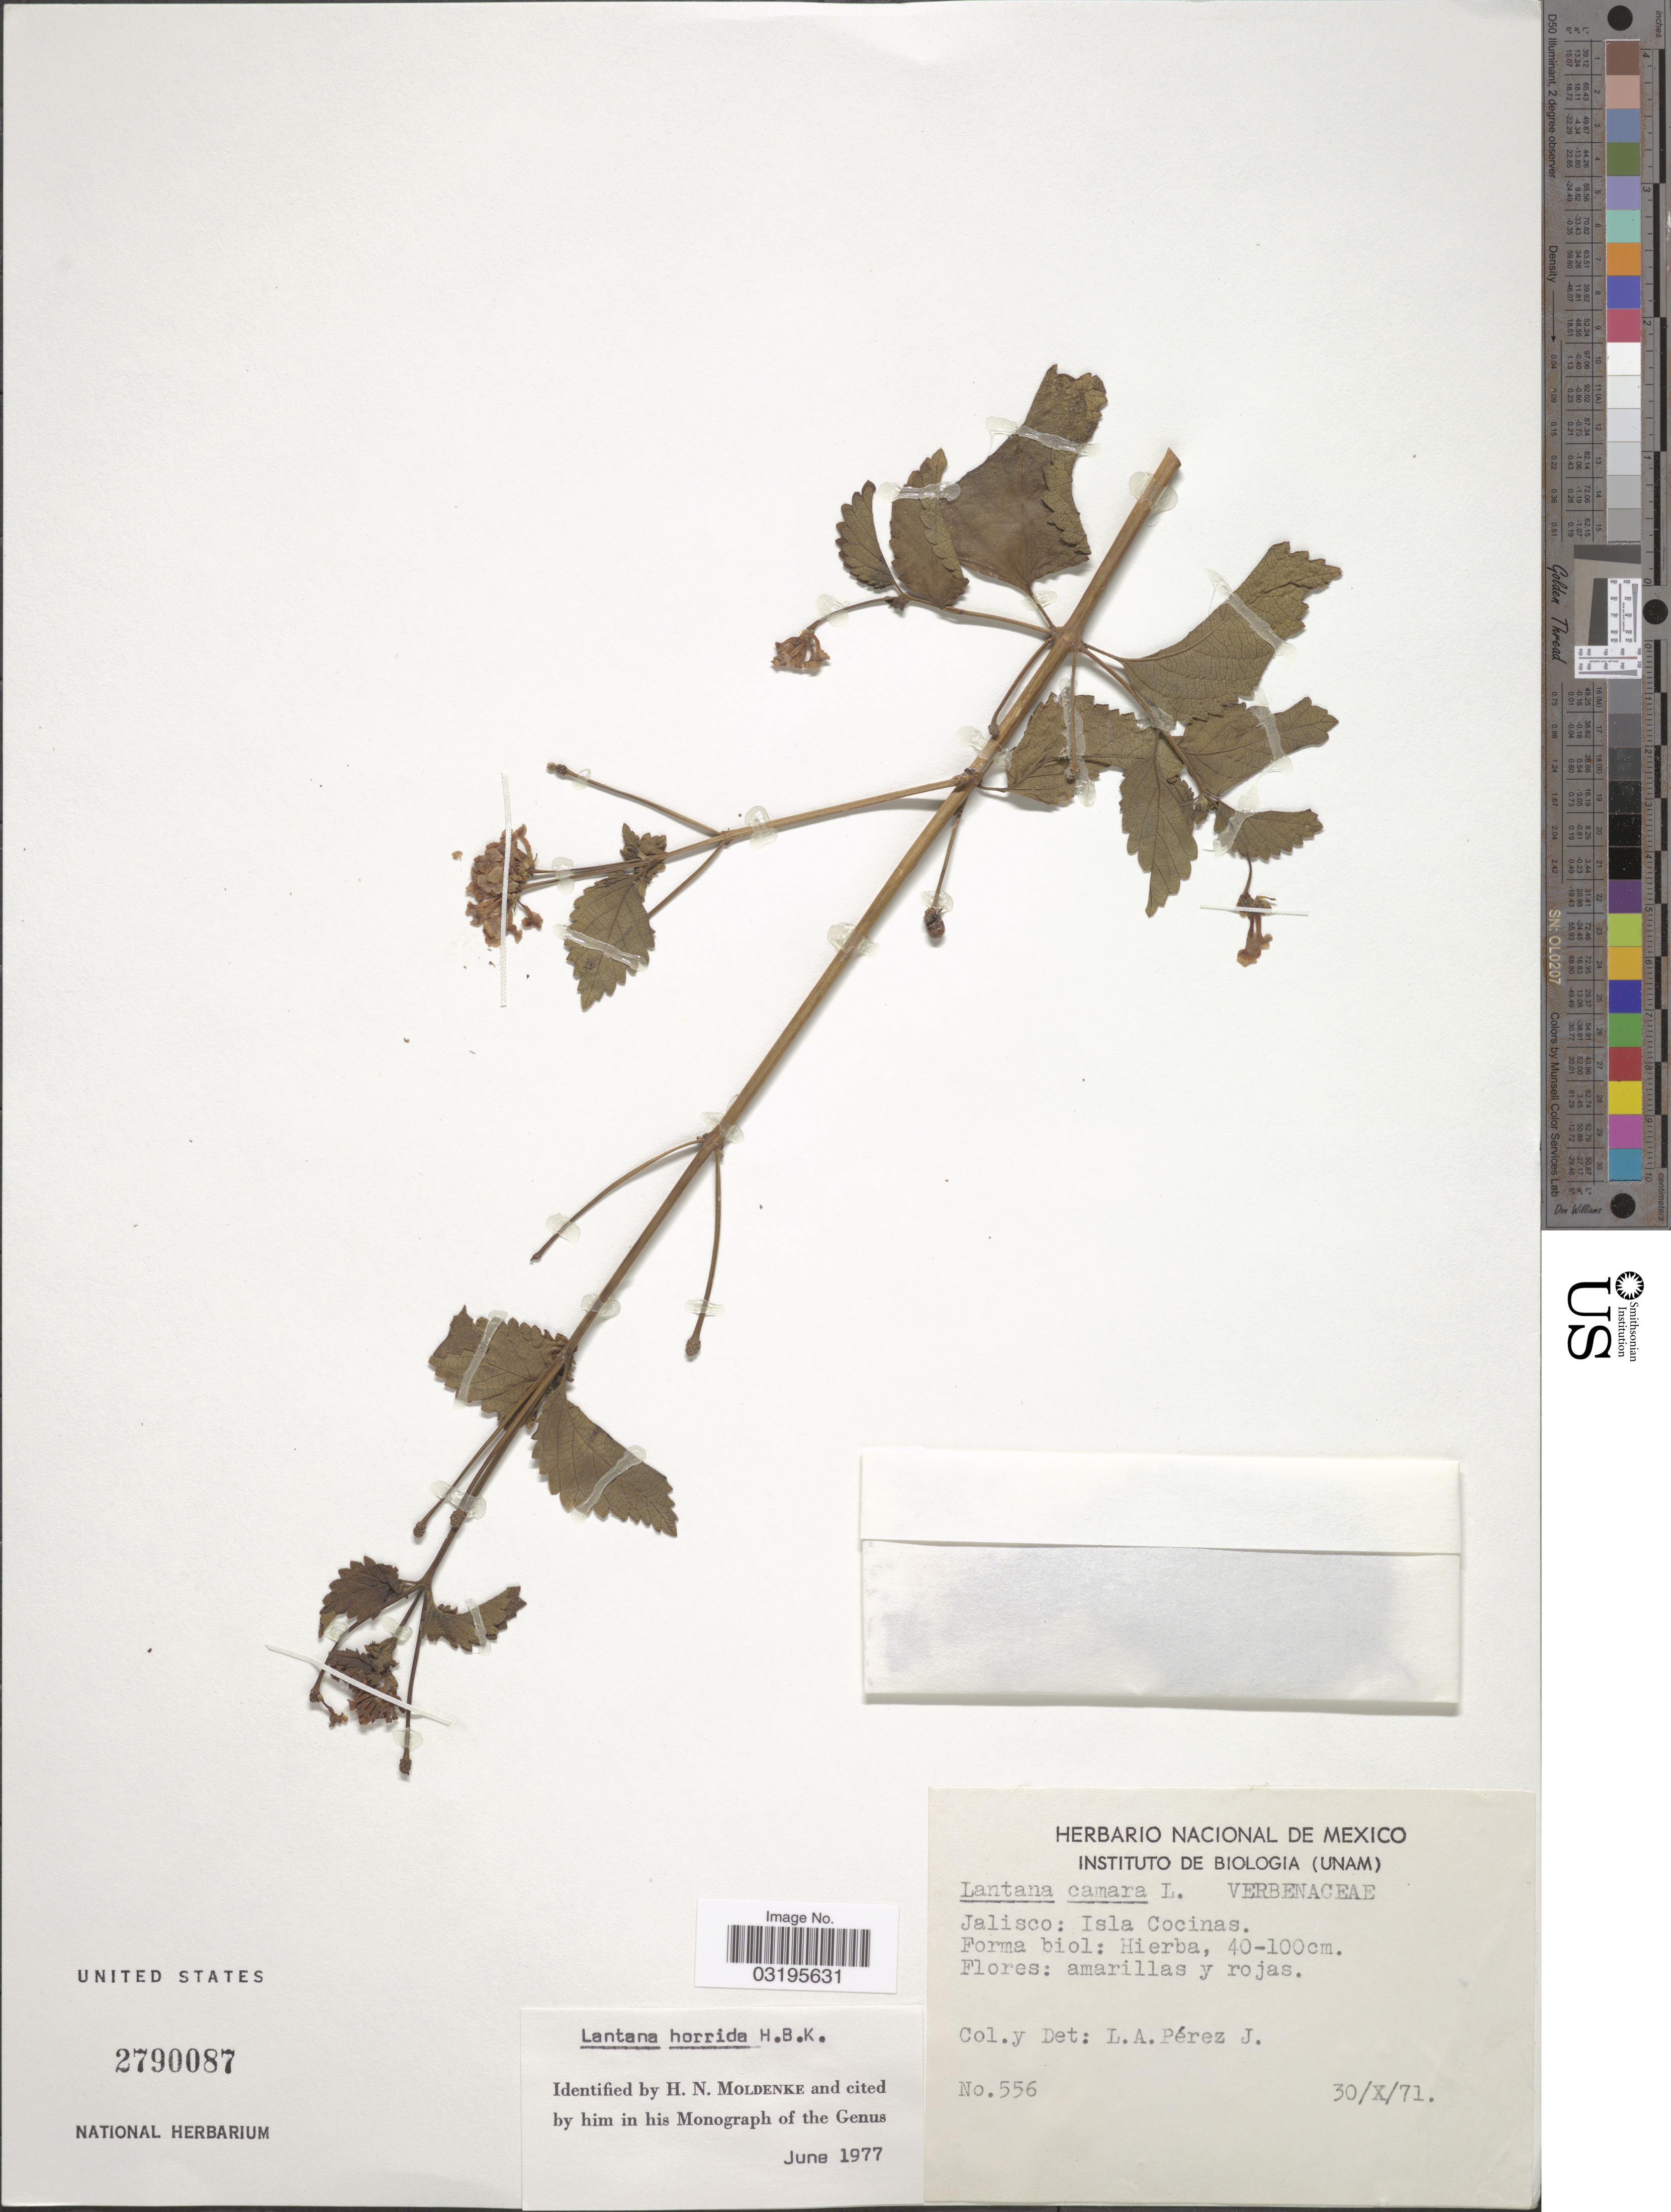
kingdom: Plantae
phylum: Tracheophyta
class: Magnoliopsida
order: Lamiales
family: Verbenaceae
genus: Lantana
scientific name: Lantana horrida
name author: Kunth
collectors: L. Perez Jimenez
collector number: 556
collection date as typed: Transcribed d/m/y: 30/10/71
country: Mexico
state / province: Jalisco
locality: Isla Cocinas.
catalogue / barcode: US 2790087